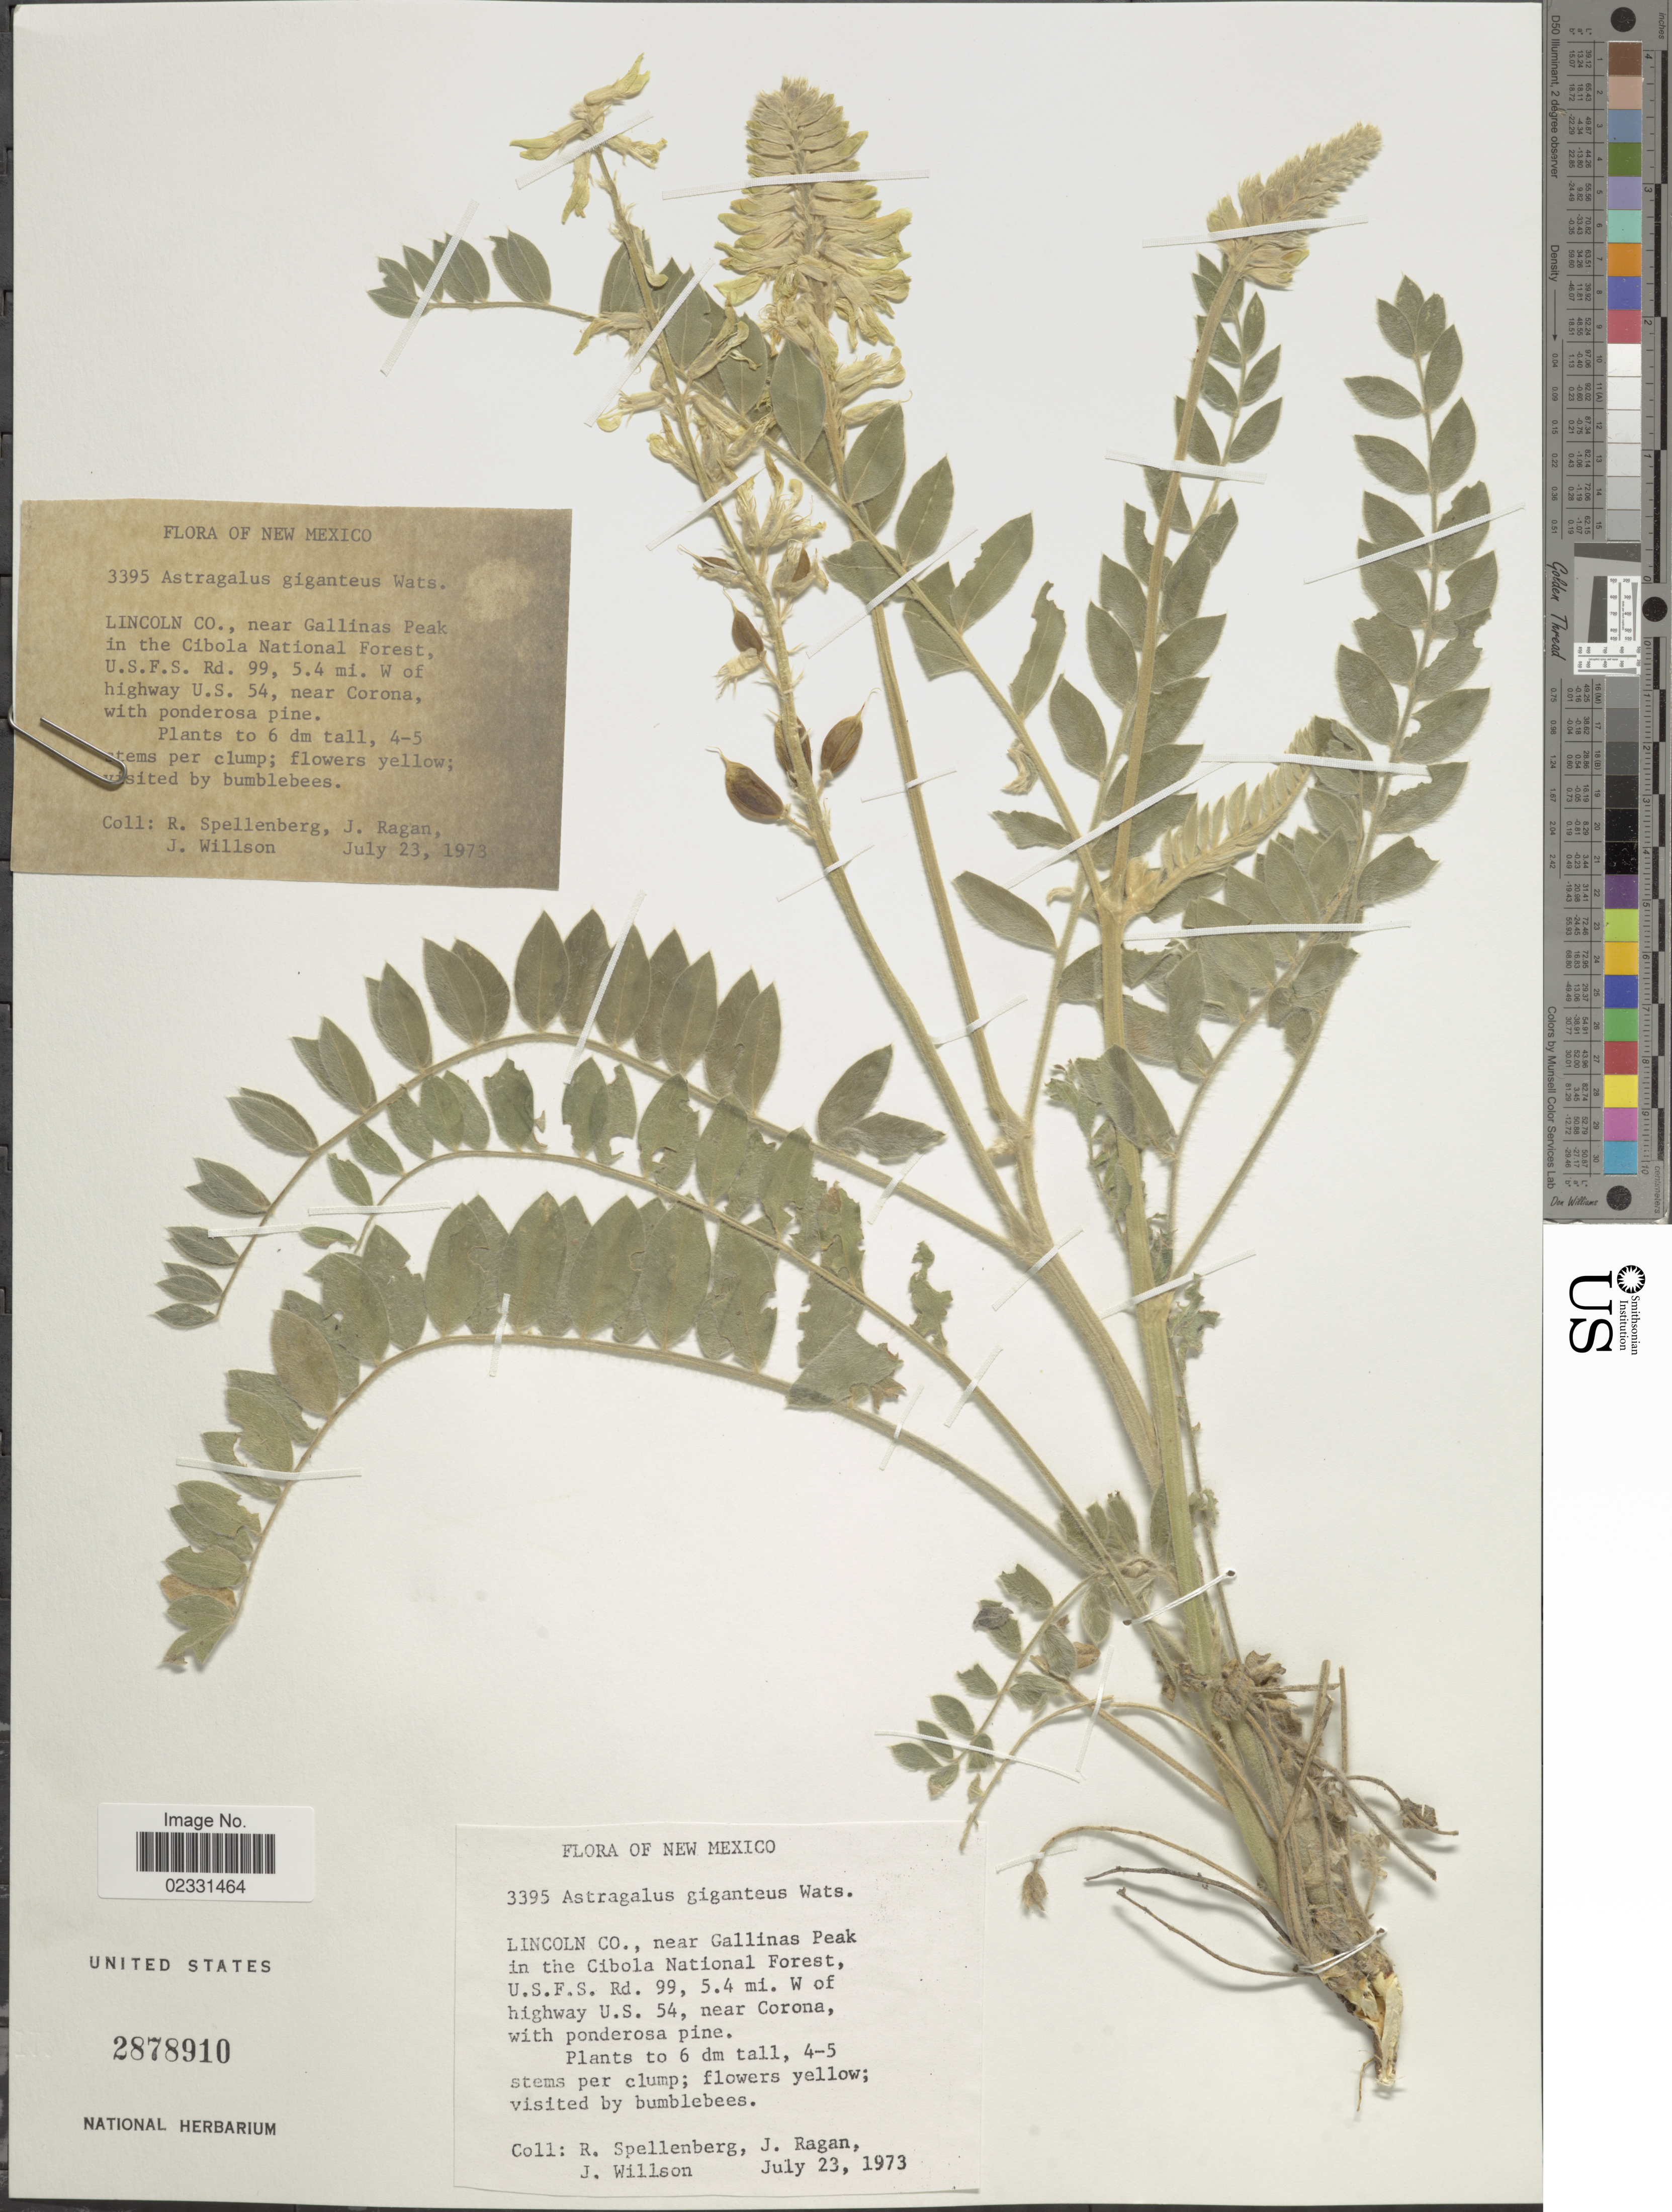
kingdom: Plantae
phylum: Tracheophyta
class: Magnoliopsida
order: Fabales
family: Fabaceae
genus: Astragalus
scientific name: Astragalus giganteus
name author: S. Watson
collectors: R. Spellenberg, J. Ragan & J. Willson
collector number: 3395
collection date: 1973-07-23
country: United States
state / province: California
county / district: Riverside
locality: Lincoln Co., near Gallinas Peak in the Cibola National Forest, U.S.F.S. Rd. 99, 5.4 mi. W of highway U.S. 54, near Corona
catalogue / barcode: US 2878910